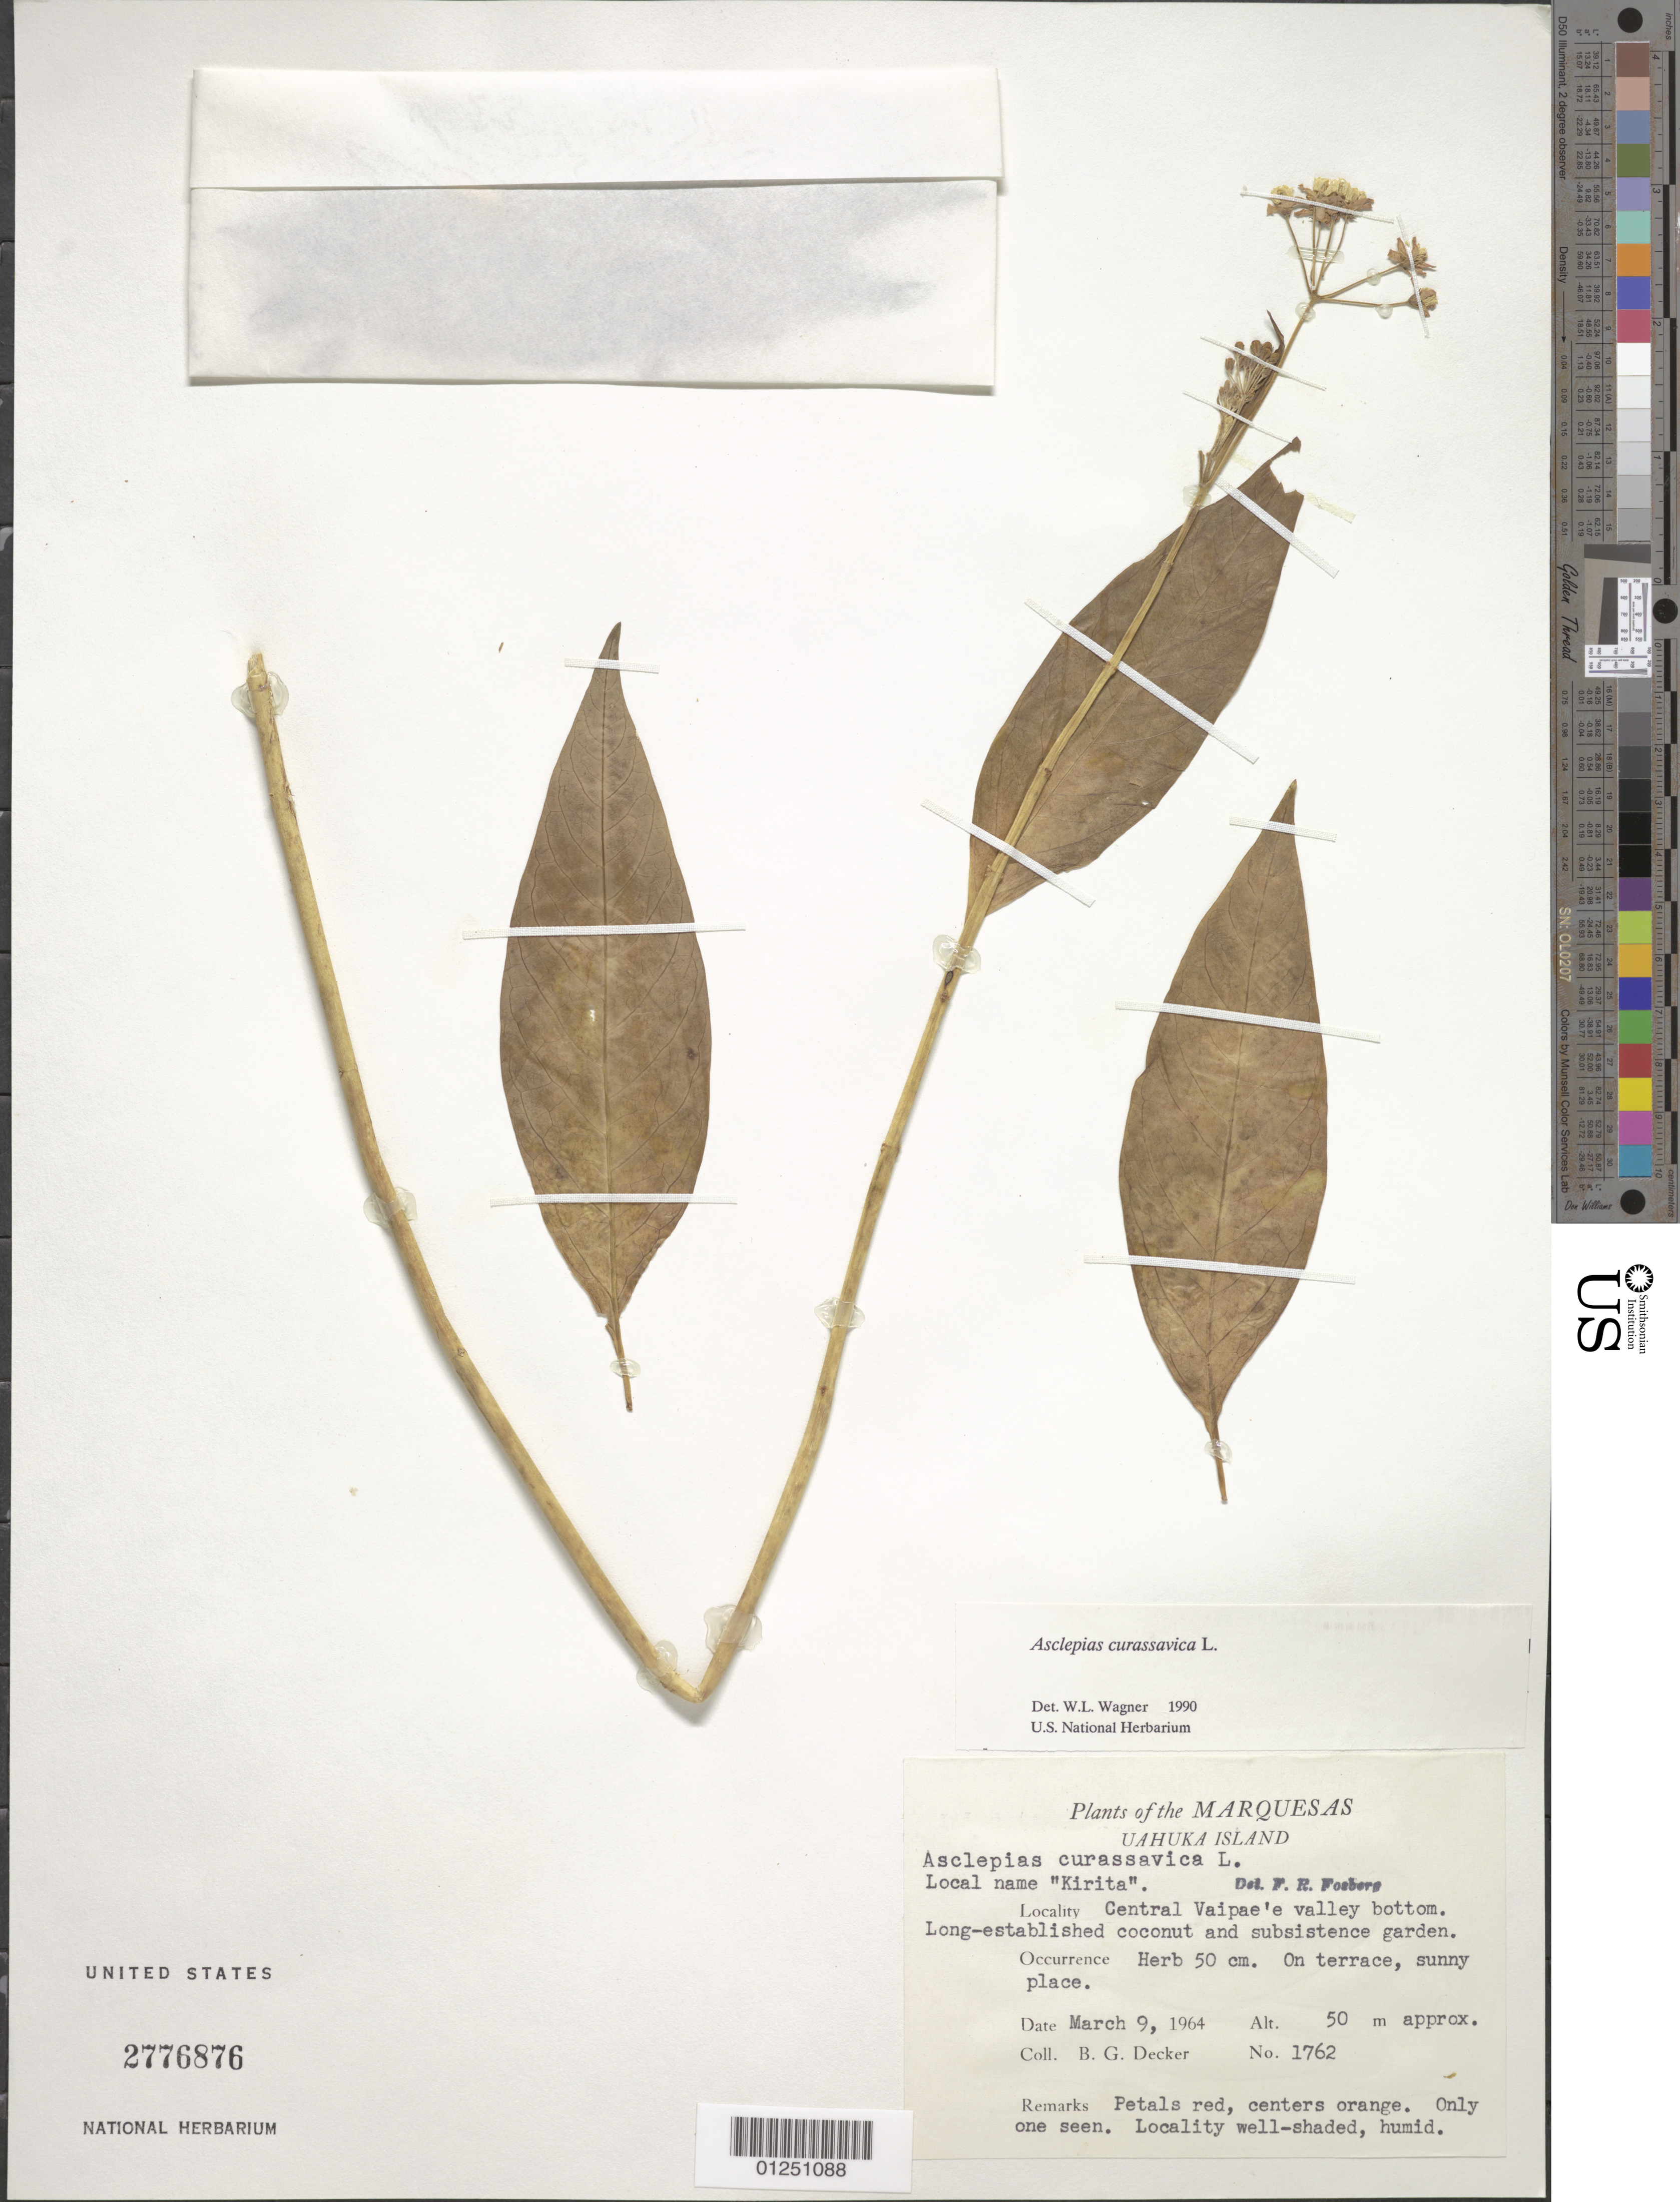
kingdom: Plantae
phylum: Tracheophyta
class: Magnoliopsida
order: Gentianales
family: Apocynaceae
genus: Asclepias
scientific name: Asclepias curassavica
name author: L.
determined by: Wagner, W. L., (BOT), Smithsonian Institution - National Museum of Natural History (UNITED STATES)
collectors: B. G. Decker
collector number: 1762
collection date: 1964-03-09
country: French Polynesia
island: Ua Huka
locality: central Vaipae'e Valley bottom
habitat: Coconut and subsistence garden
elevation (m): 50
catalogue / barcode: US 2776876